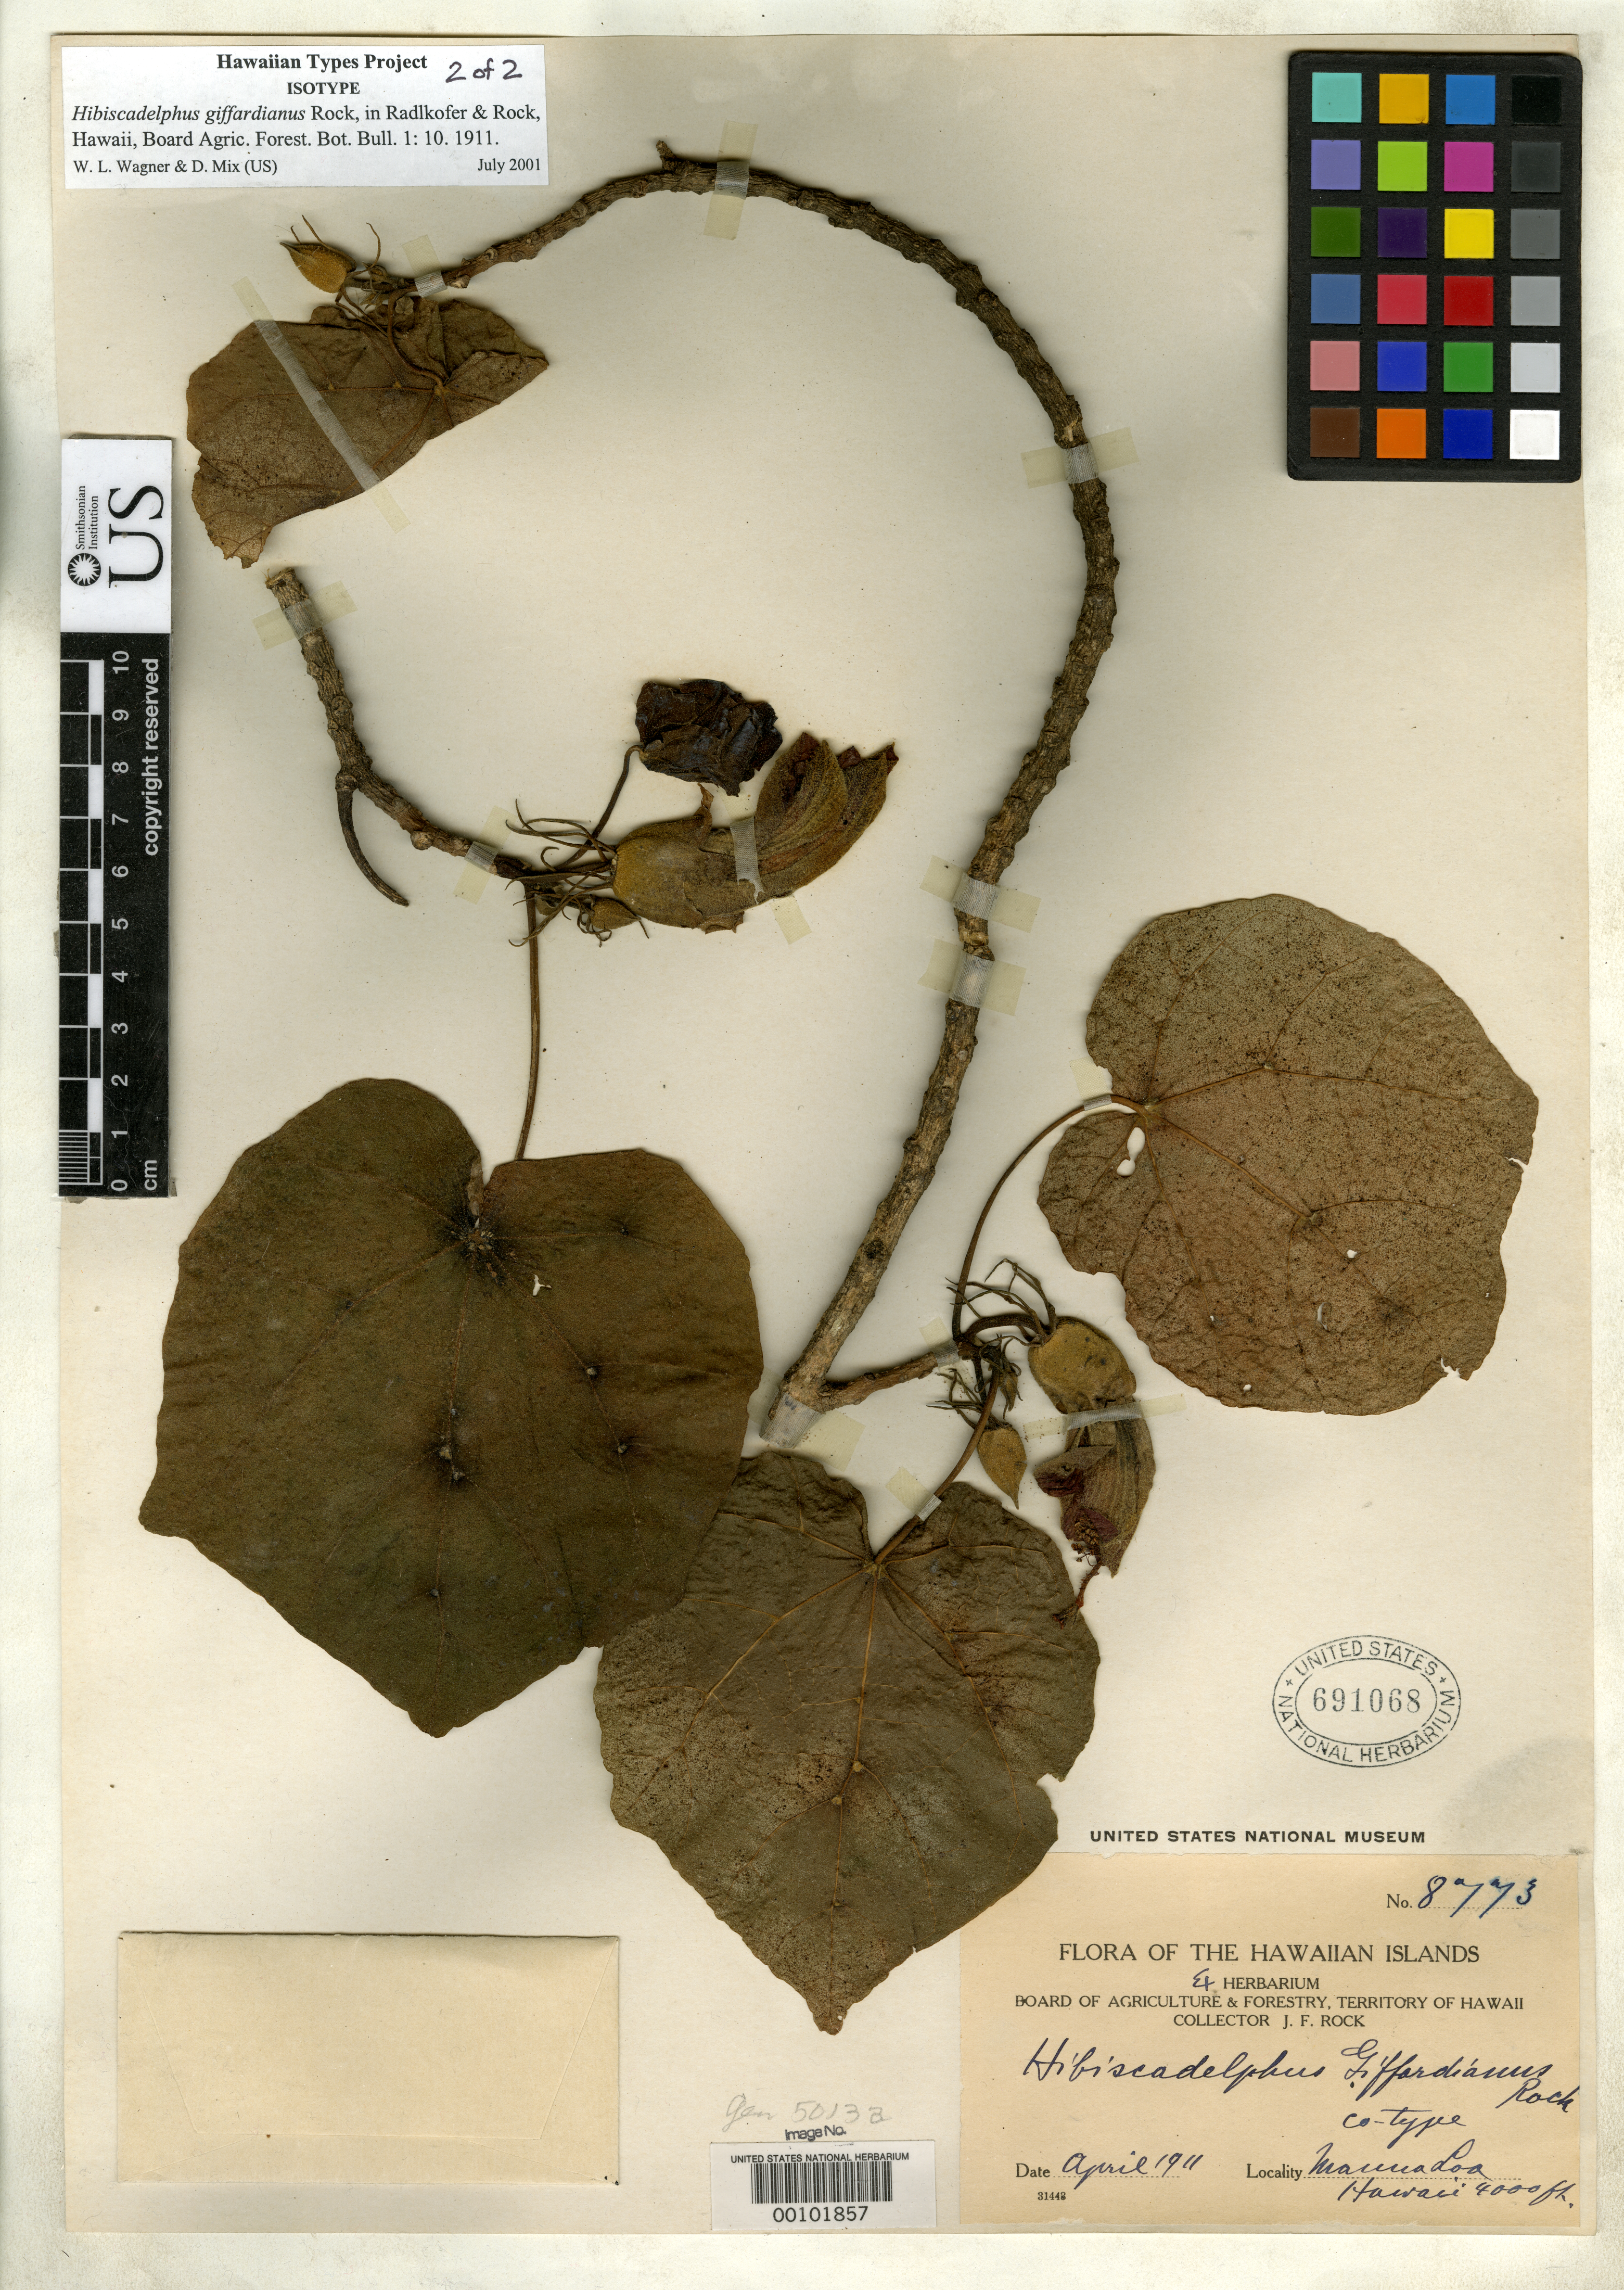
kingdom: Plantae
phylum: Tracheophyta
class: Magnoliopsida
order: Malvales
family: Malvaceae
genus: Hibiscadelphus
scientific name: Hibiscadelphus giffardianus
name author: Rock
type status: Type Collection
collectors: J. F. Rock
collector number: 8773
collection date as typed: Apr 1911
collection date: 1911-04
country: United States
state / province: Hawaii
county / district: Hawaii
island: Hawaii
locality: Mauna Loa.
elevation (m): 1219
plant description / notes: "co-type"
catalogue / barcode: US 691068